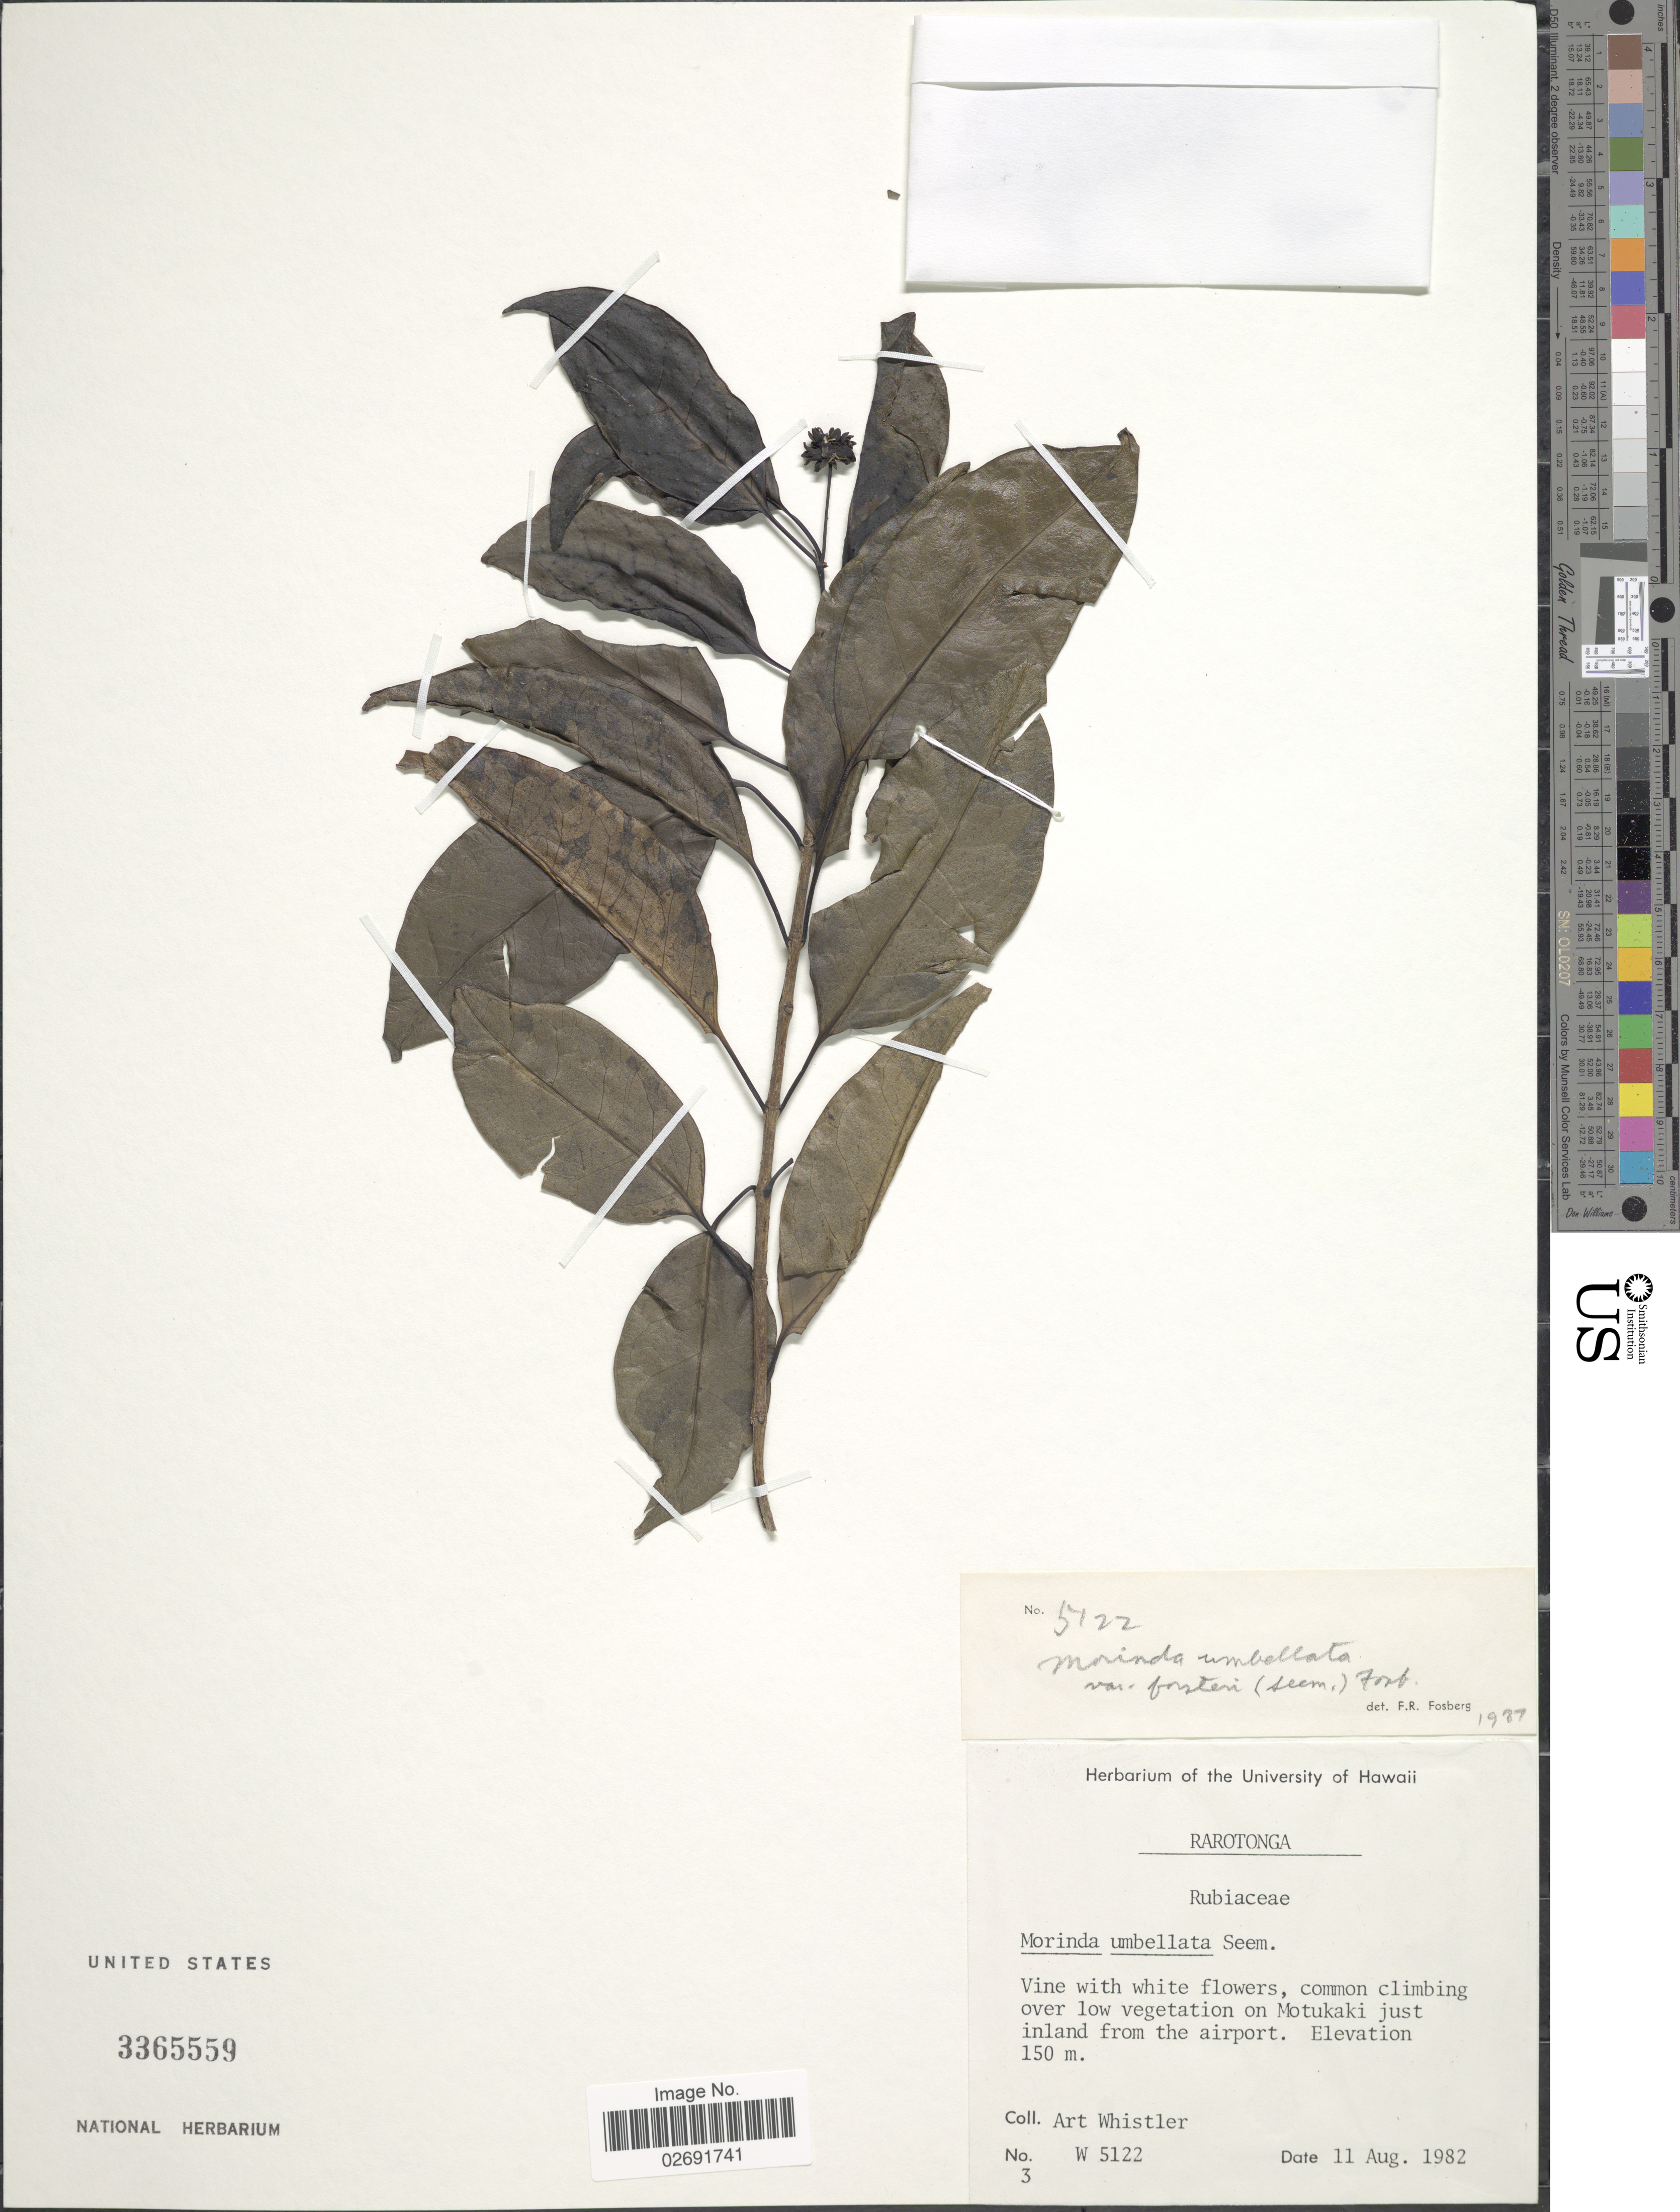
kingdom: Plantae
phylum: Tracheophyta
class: Magnoliopsida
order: Gentianales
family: Rubiaceae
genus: Gynochthodes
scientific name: Gynochthodes umbellata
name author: (L.) Razafim. & B. Bremer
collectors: A. Whistler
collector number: W 5122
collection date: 1982-08-11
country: Cook Islands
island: Rarotonga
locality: Rarotonga. Climbing over low vegetation on Motukaki just inland from the airport.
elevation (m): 150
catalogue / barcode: US 3365559